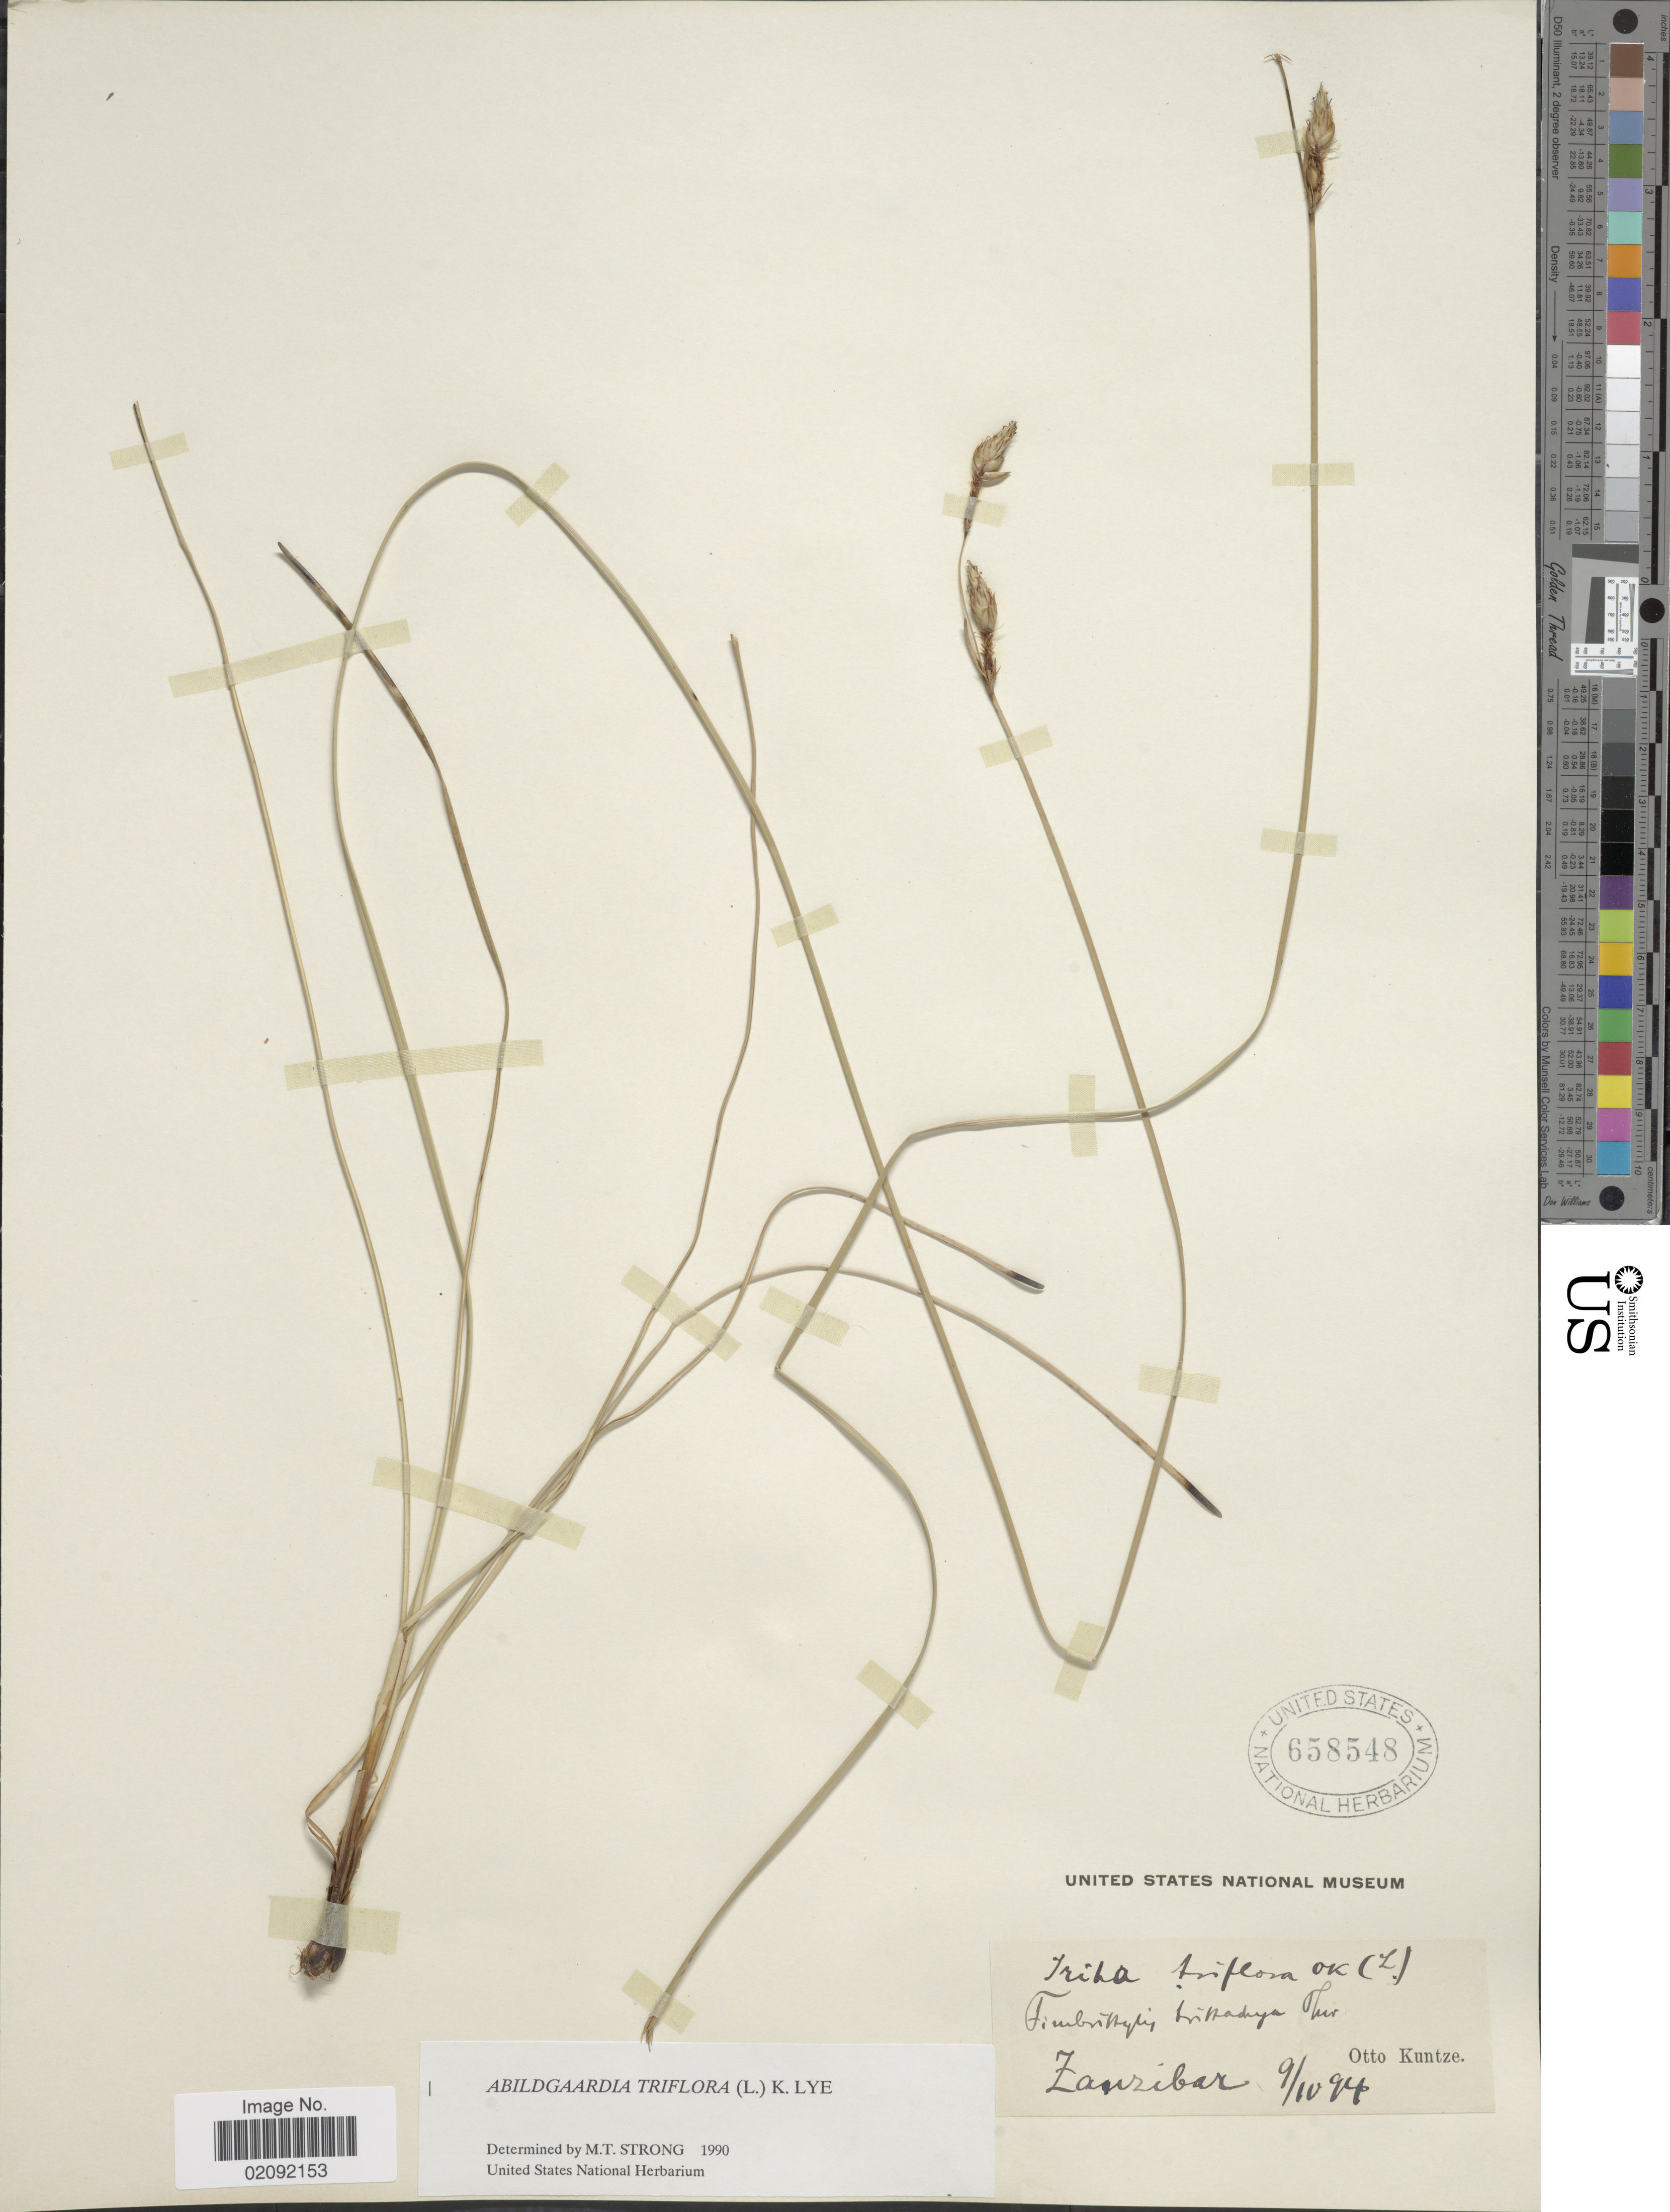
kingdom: Plantae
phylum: Tracheophyta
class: Liliopsida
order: Poales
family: Cyperaceae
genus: Abildgaardia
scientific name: Abildgaardia triflora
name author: (L.) Abeyw.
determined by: Strong, Mark T., (BOT), Smithsonian Institution - National Museum of Natural History (UNITED STATES)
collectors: C.E.O. Kuntze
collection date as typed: Transcribed d/m/y: 9/10/94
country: Tanzania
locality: Zanzibar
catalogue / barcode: US 658548